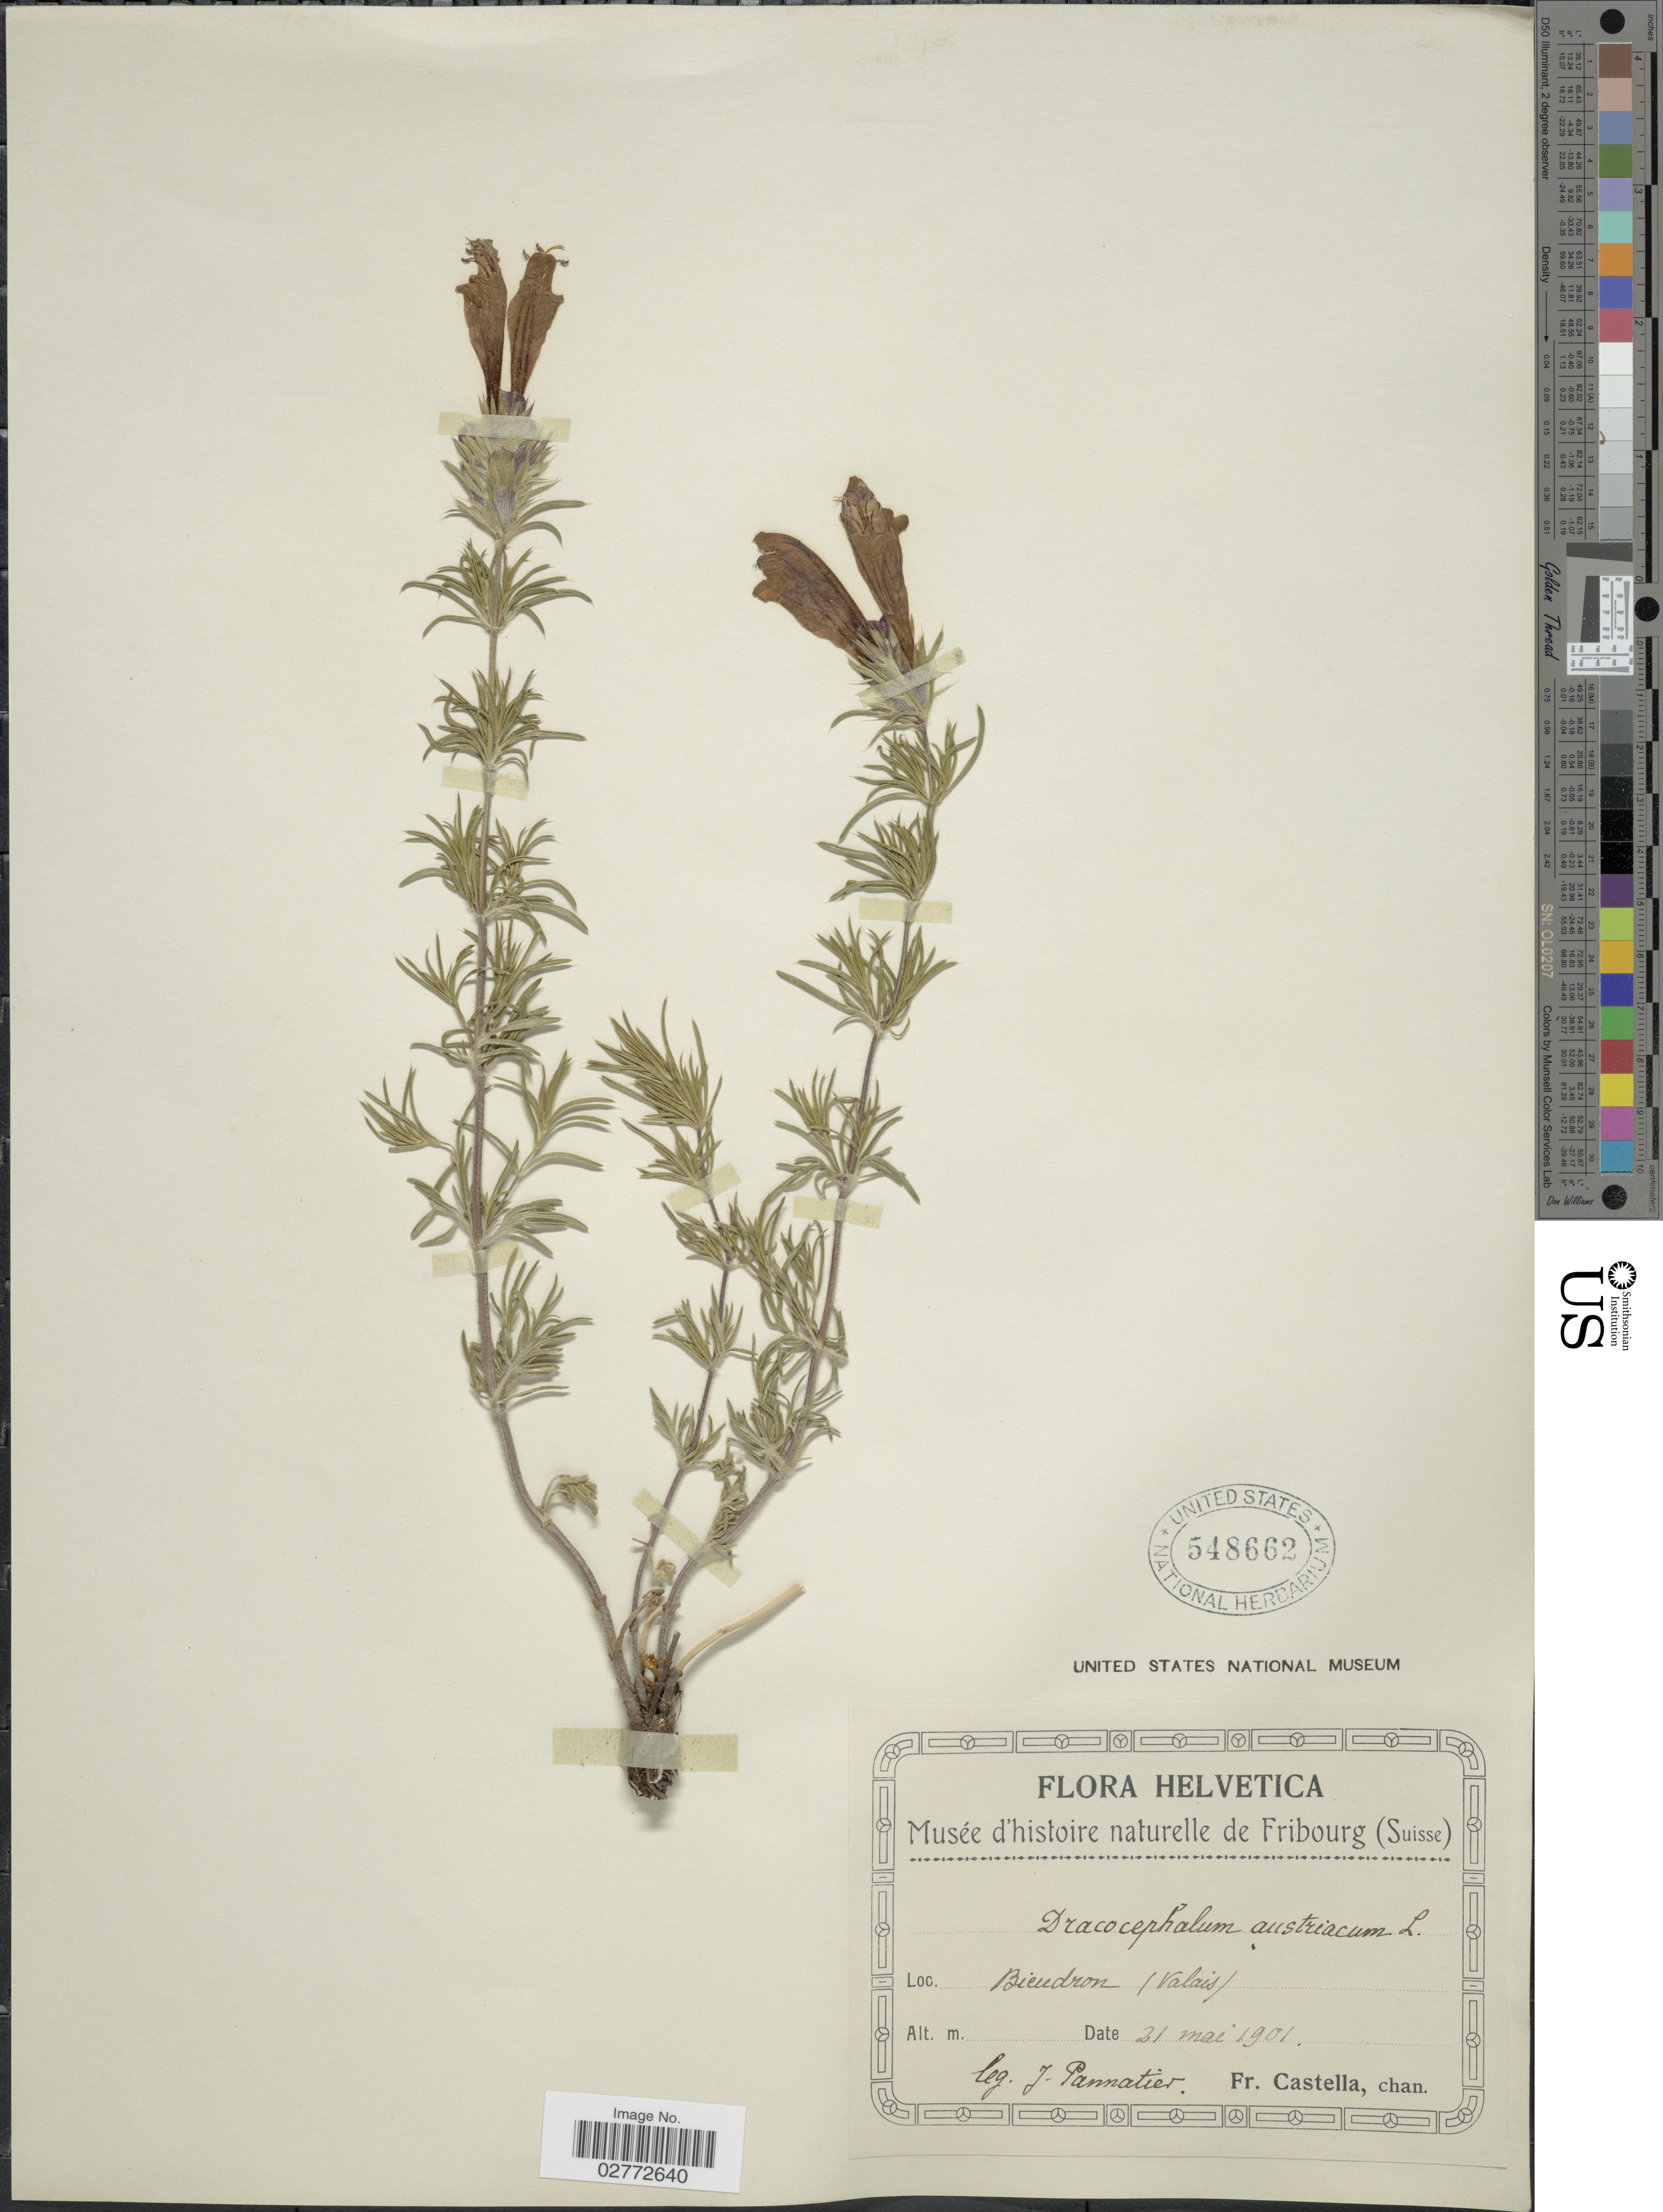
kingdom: Plantae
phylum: Tracheophyta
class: Magnoliopsida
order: Lamiales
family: Lamiaceae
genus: Dracocephalum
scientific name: Dracocephalum austriacum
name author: L.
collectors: J. Pannatier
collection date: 1901-05-21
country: Switzerland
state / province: Valais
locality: Helvetica. Bieudron (Valais).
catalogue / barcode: US 548662